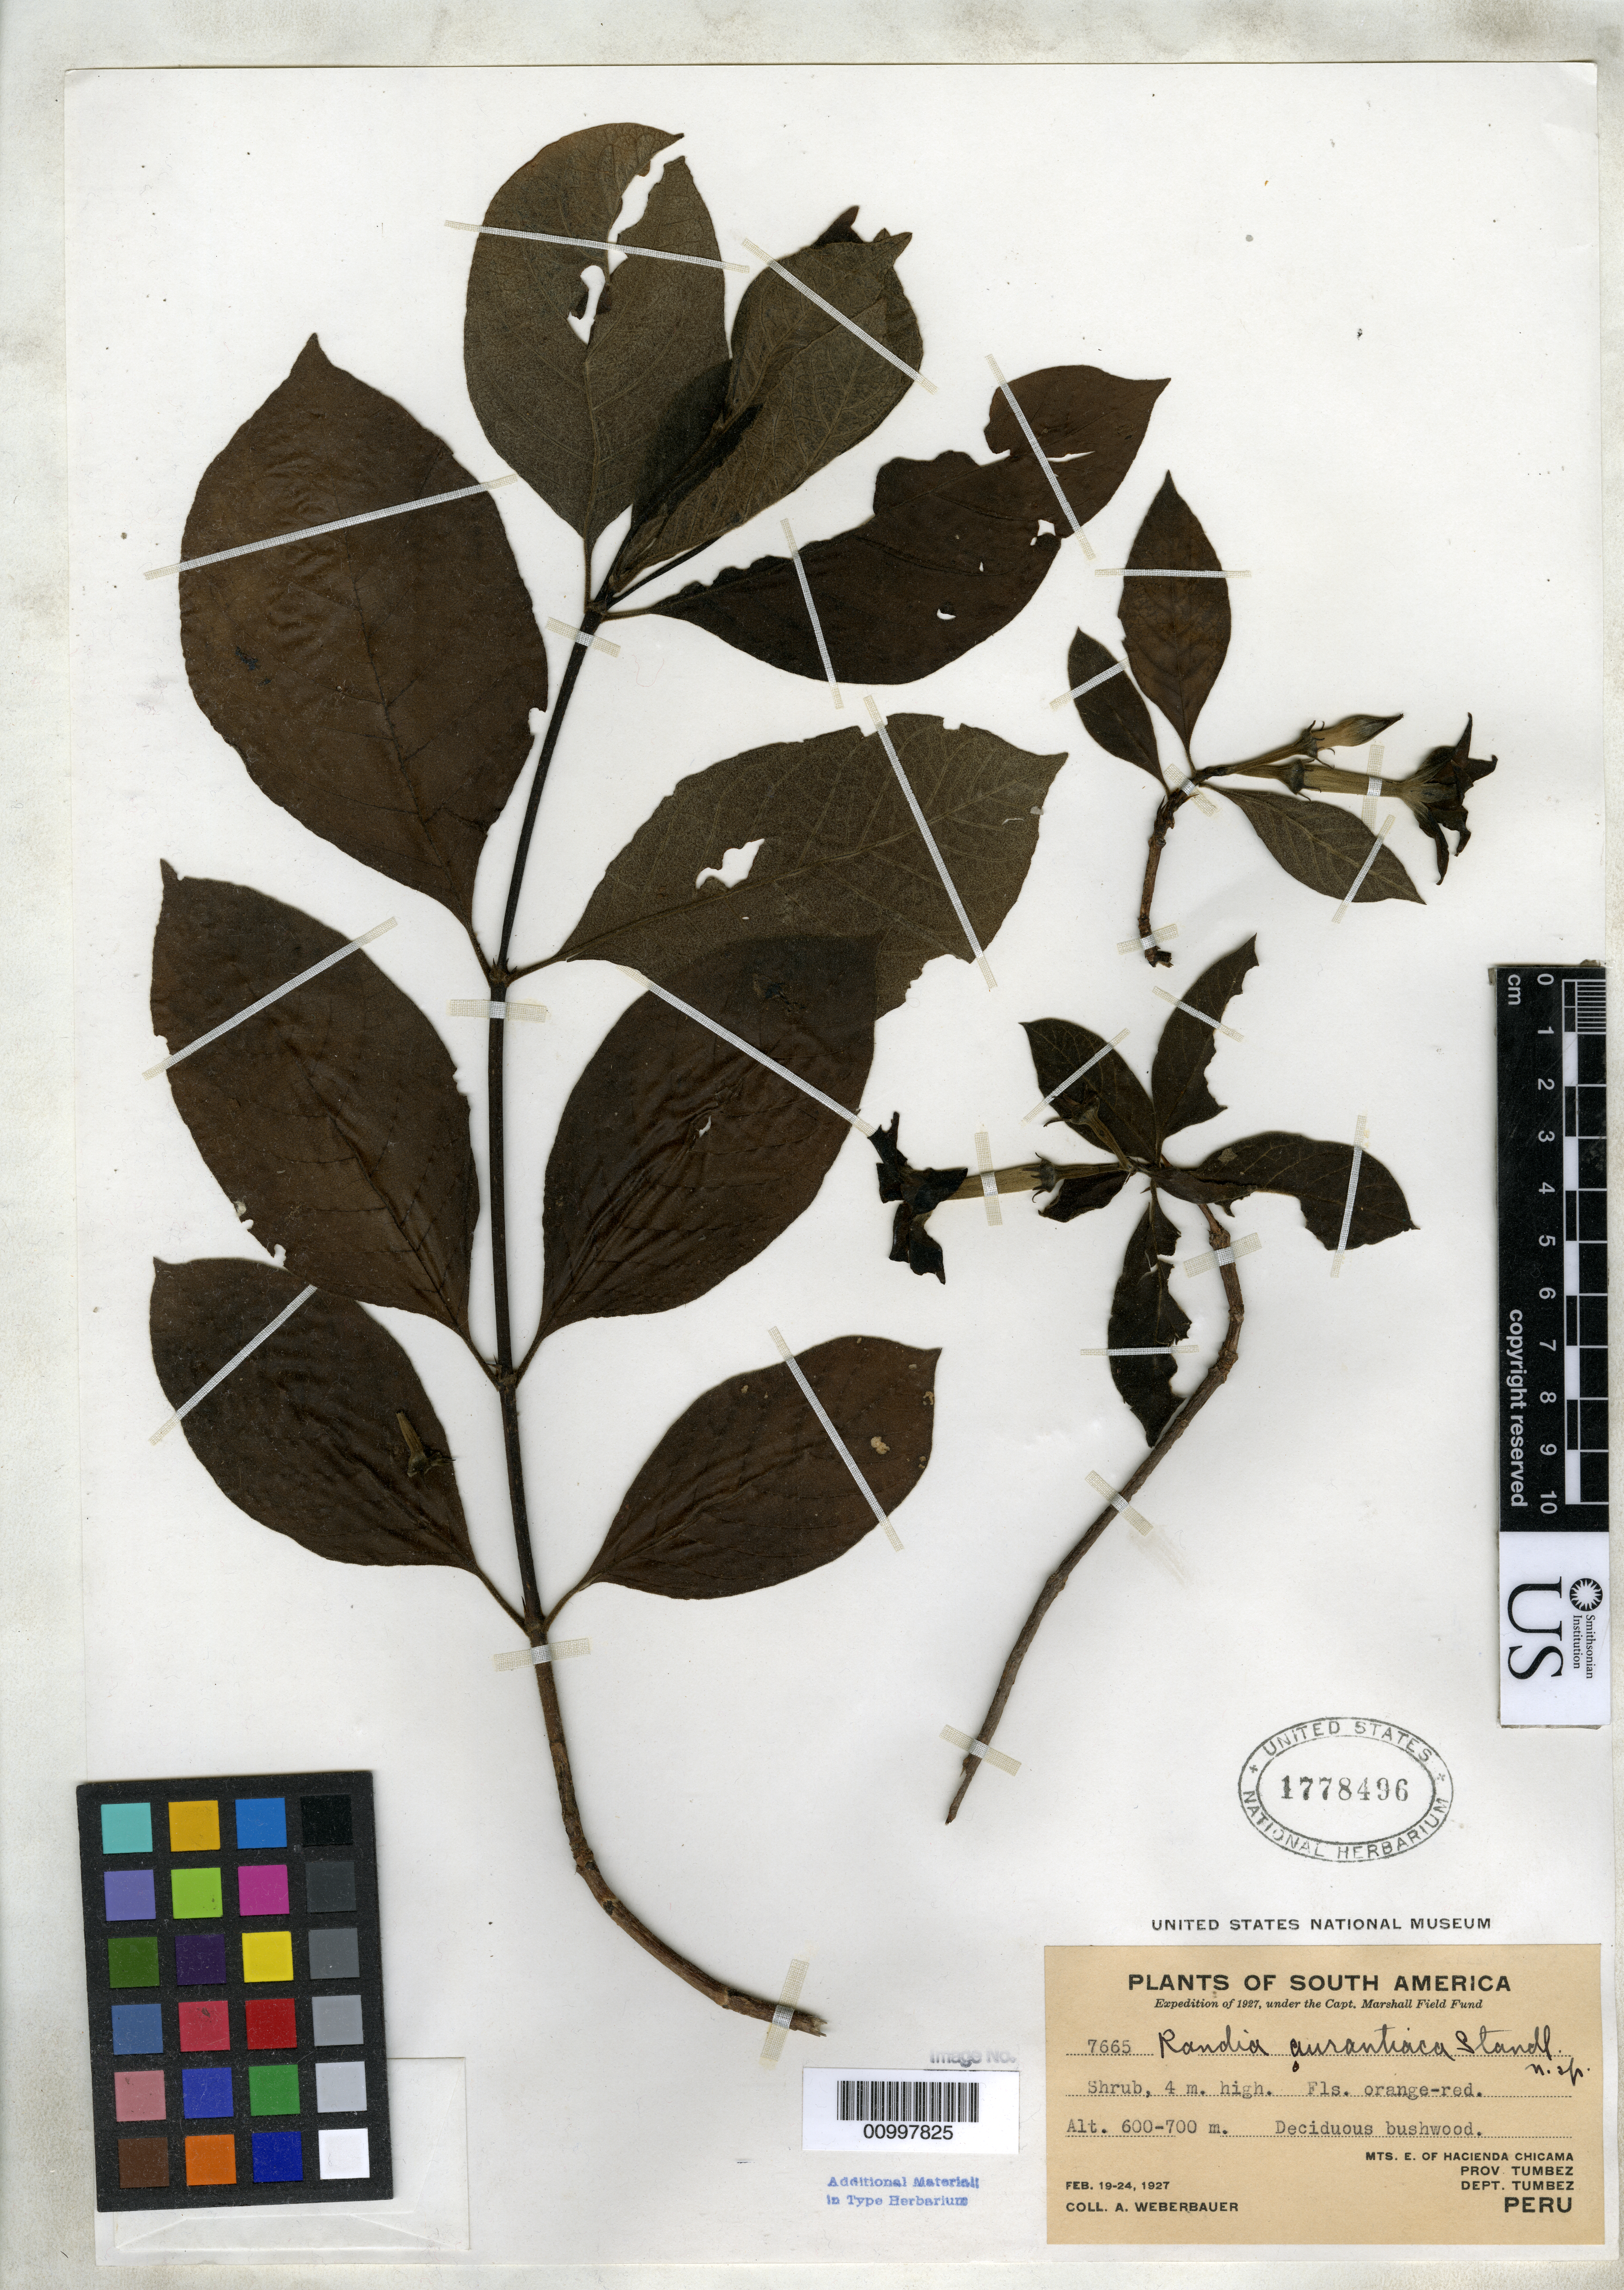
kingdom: Plantae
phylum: Tracheophyta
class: Magnoliopsida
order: Gentianales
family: Rubiaceae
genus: Randia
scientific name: Randia aurantiaca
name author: Standl.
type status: Isotype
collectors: A. Weberbauer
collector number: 7665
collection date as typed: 19 Feb 1927 to 24 Feb 1927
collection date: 1927-02-19/1927-02-24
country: Peru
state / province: Tumbes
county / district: Tumbes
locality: Mts. E. of Hacienda Chicama, Prov. Tumbez, Dept. Tumbez.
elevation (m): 600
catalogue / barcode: US 1778496